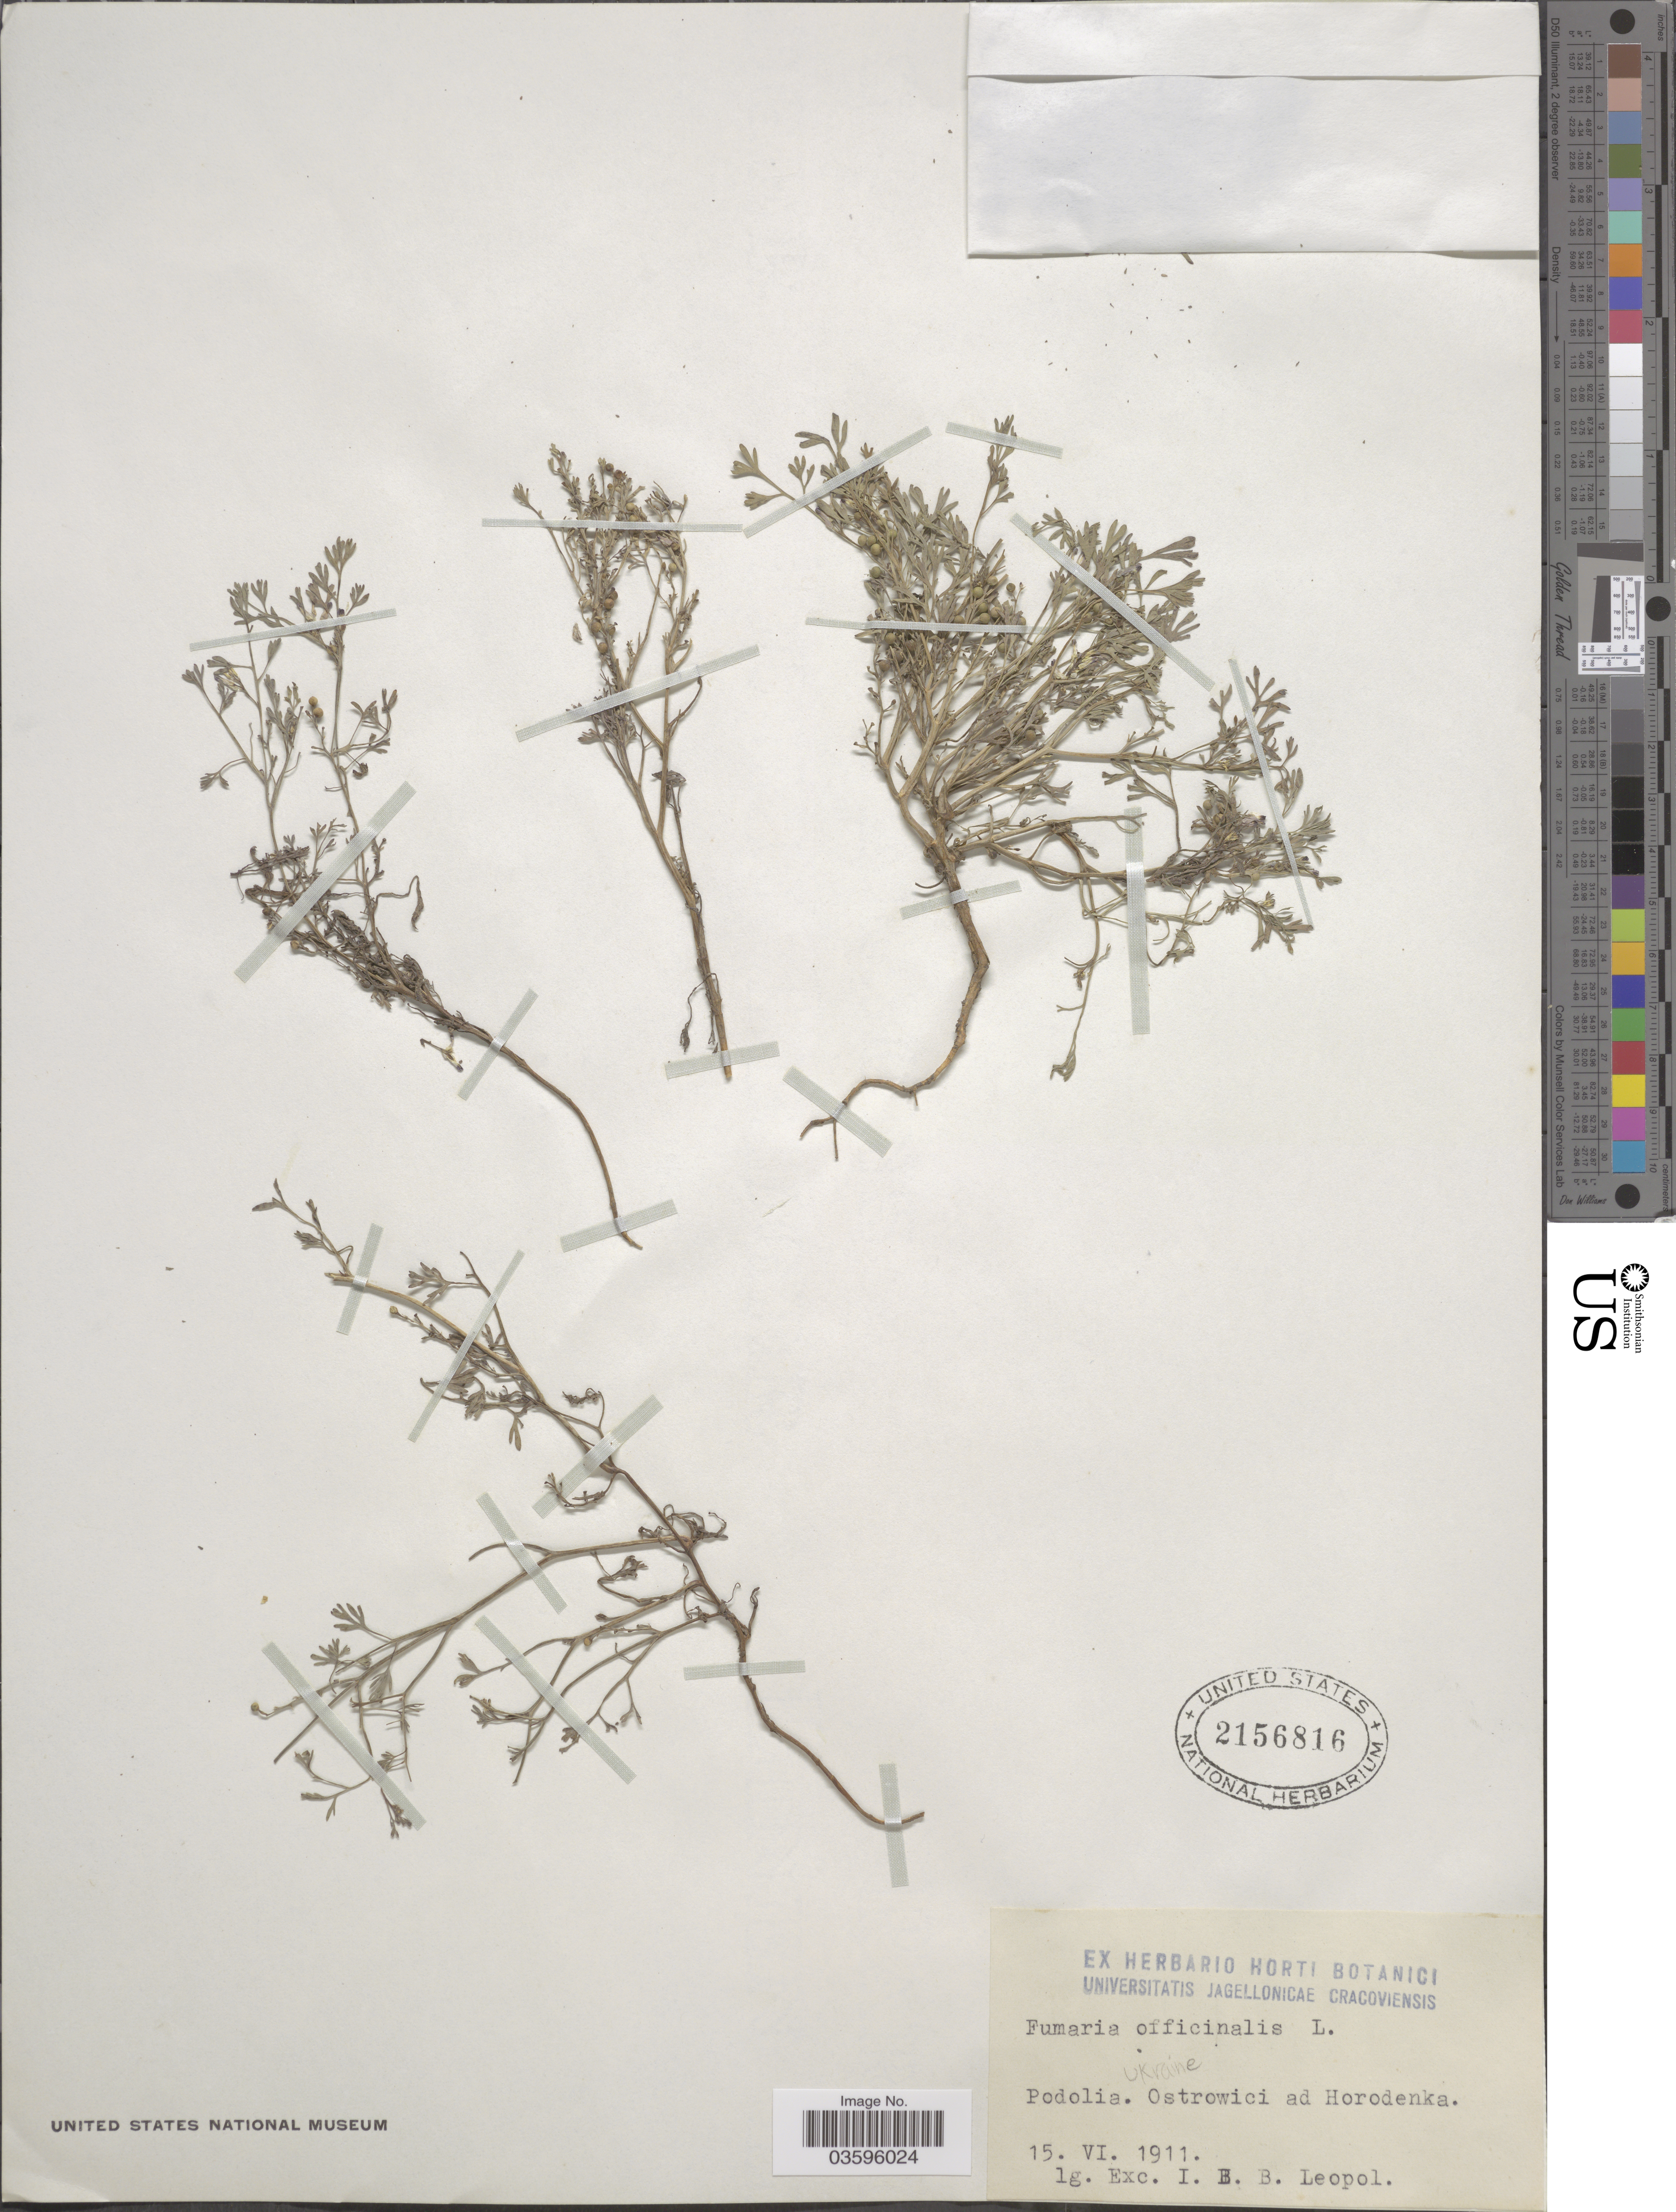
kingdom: Plantae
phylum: Tracheophyta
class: Magnoliopsida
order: Ranunculales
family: Papaveraceae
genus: Fumaria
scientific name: Fumaria officinalis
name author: L.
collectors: Exc. I. B. B. Leopol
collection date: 1911-06-15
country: Ukraine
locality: Podolia. Okraine. Ostrowici ad Horodenka.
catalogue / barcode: US 2156816